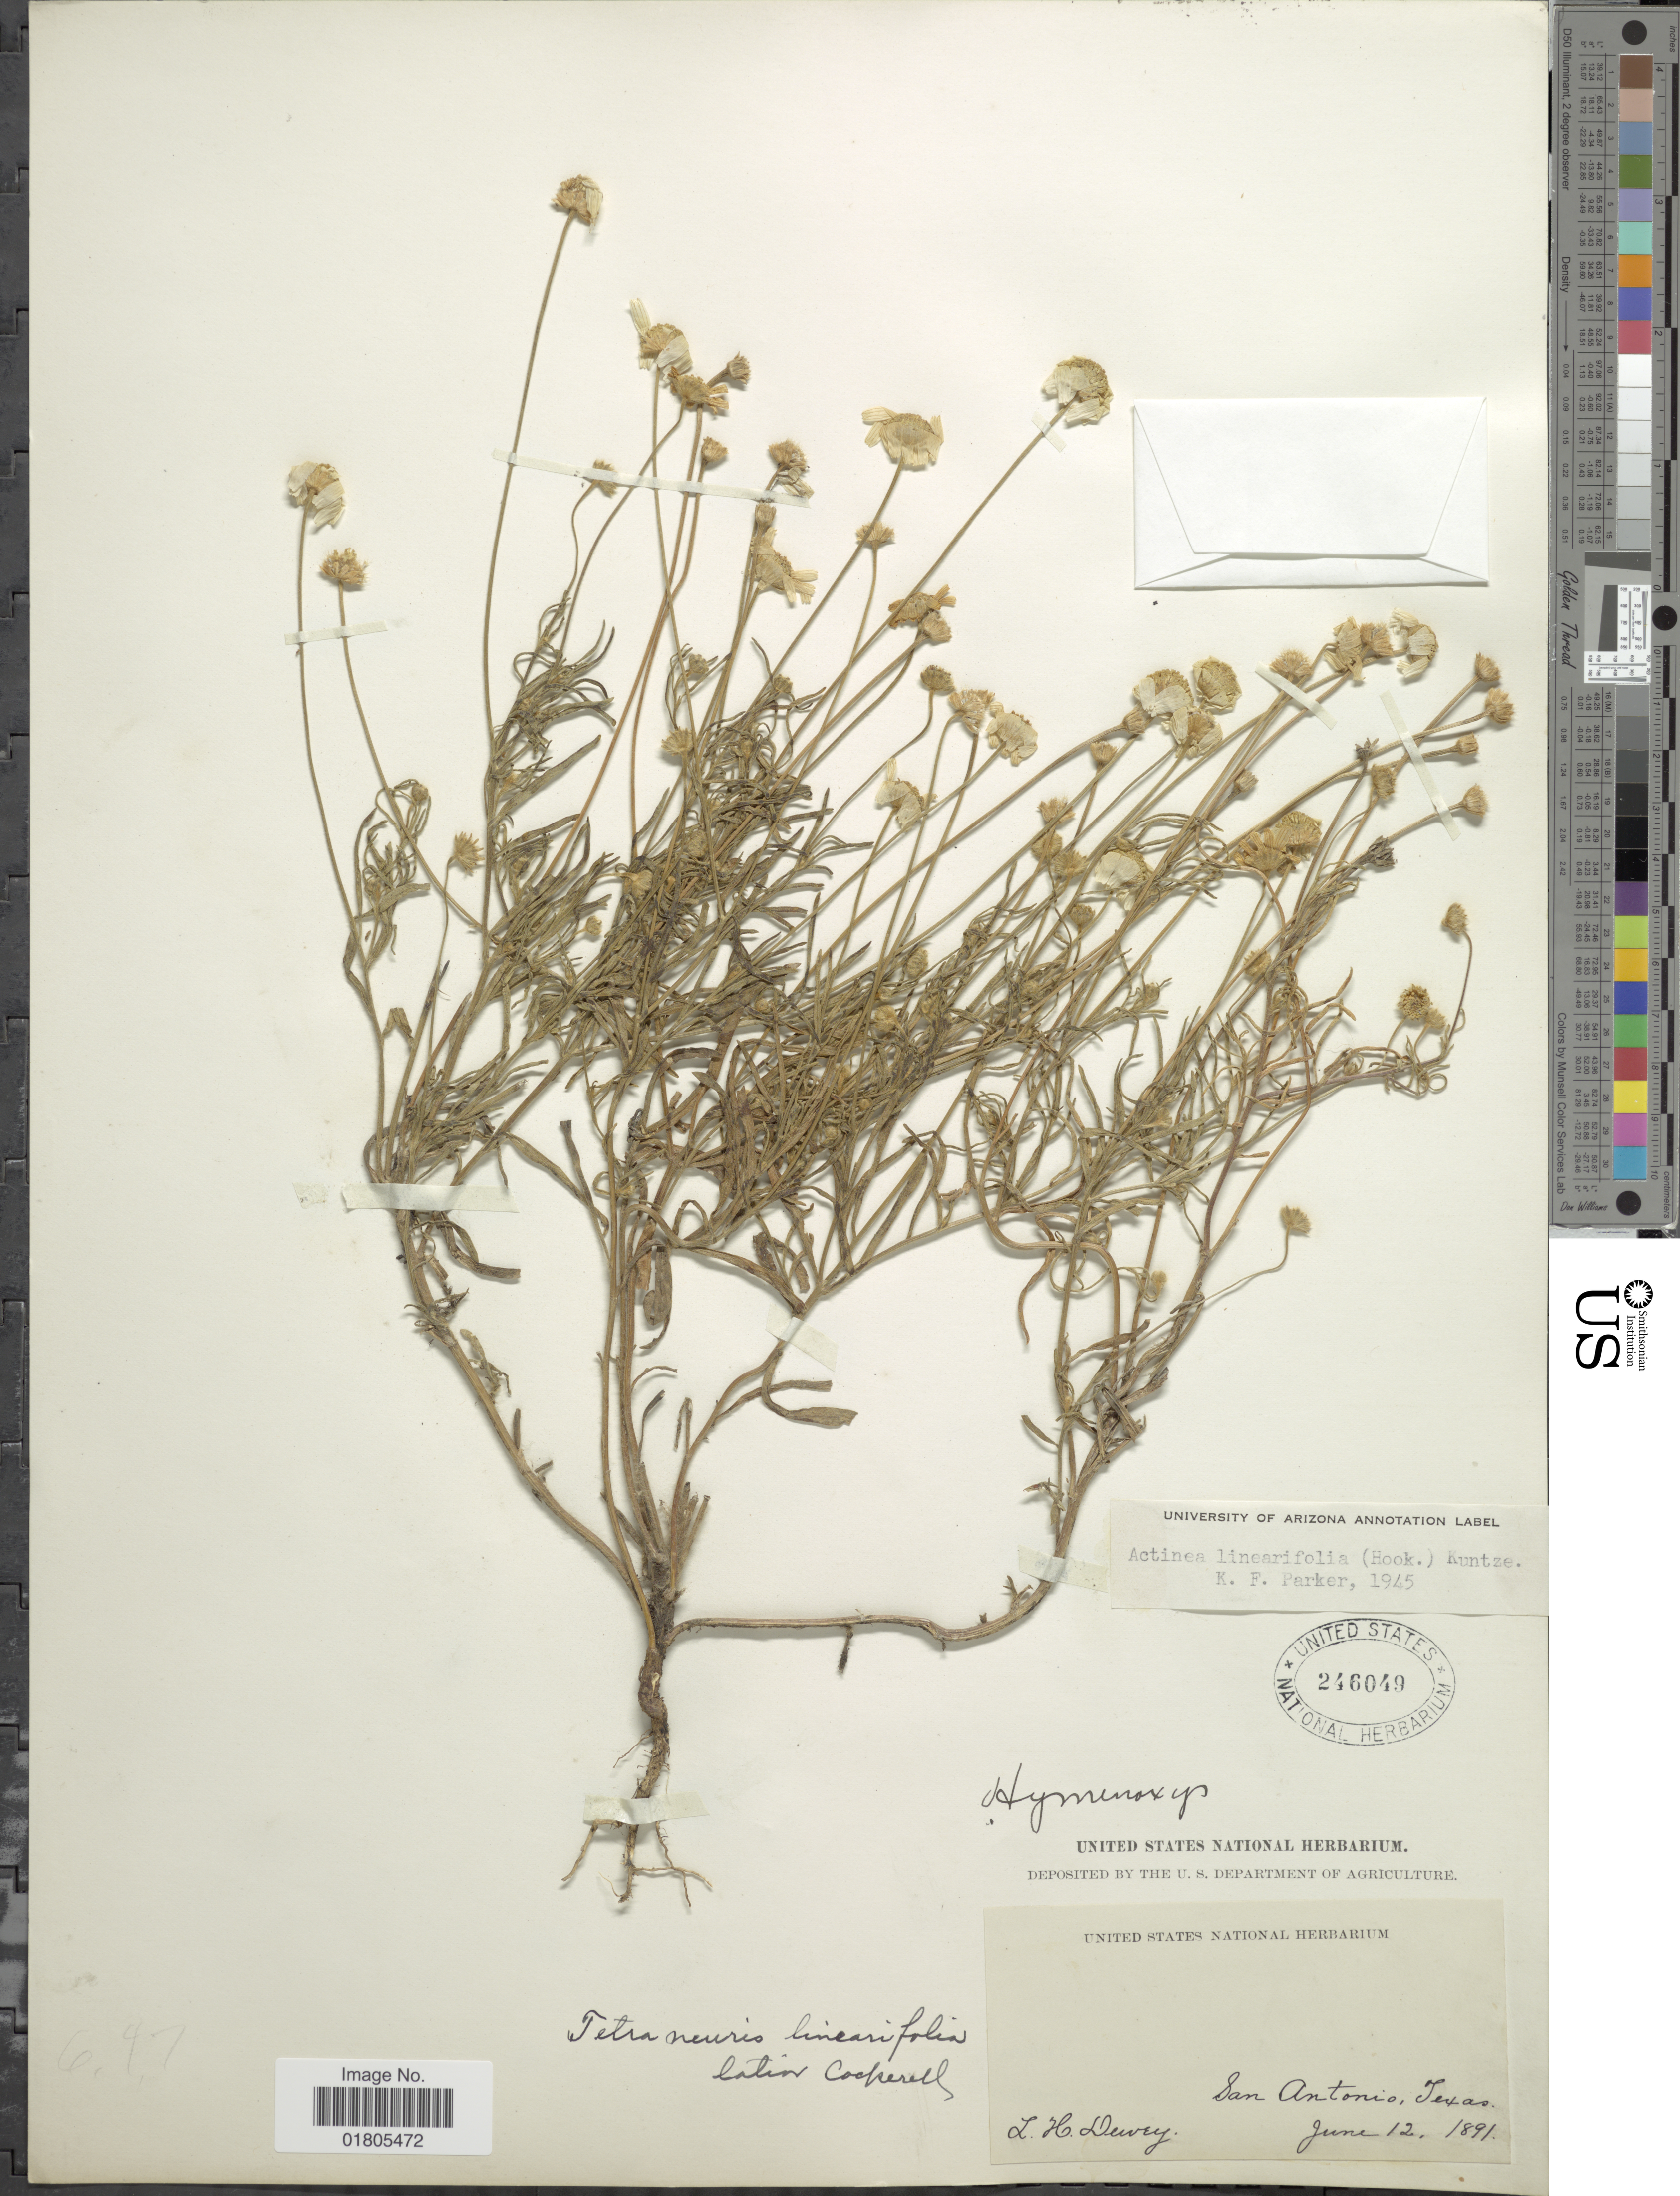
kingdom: Plantae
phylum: Tracheophyta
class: Magnoliopsida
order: Asterales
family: Asteraceae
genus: Actinea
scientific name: Actinea linearifolia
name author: (Hook.) Kuntze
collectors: L. H. Dewey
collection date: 1891-06-12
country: United States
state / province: Texas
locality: San Antonio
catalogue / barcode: US 246049